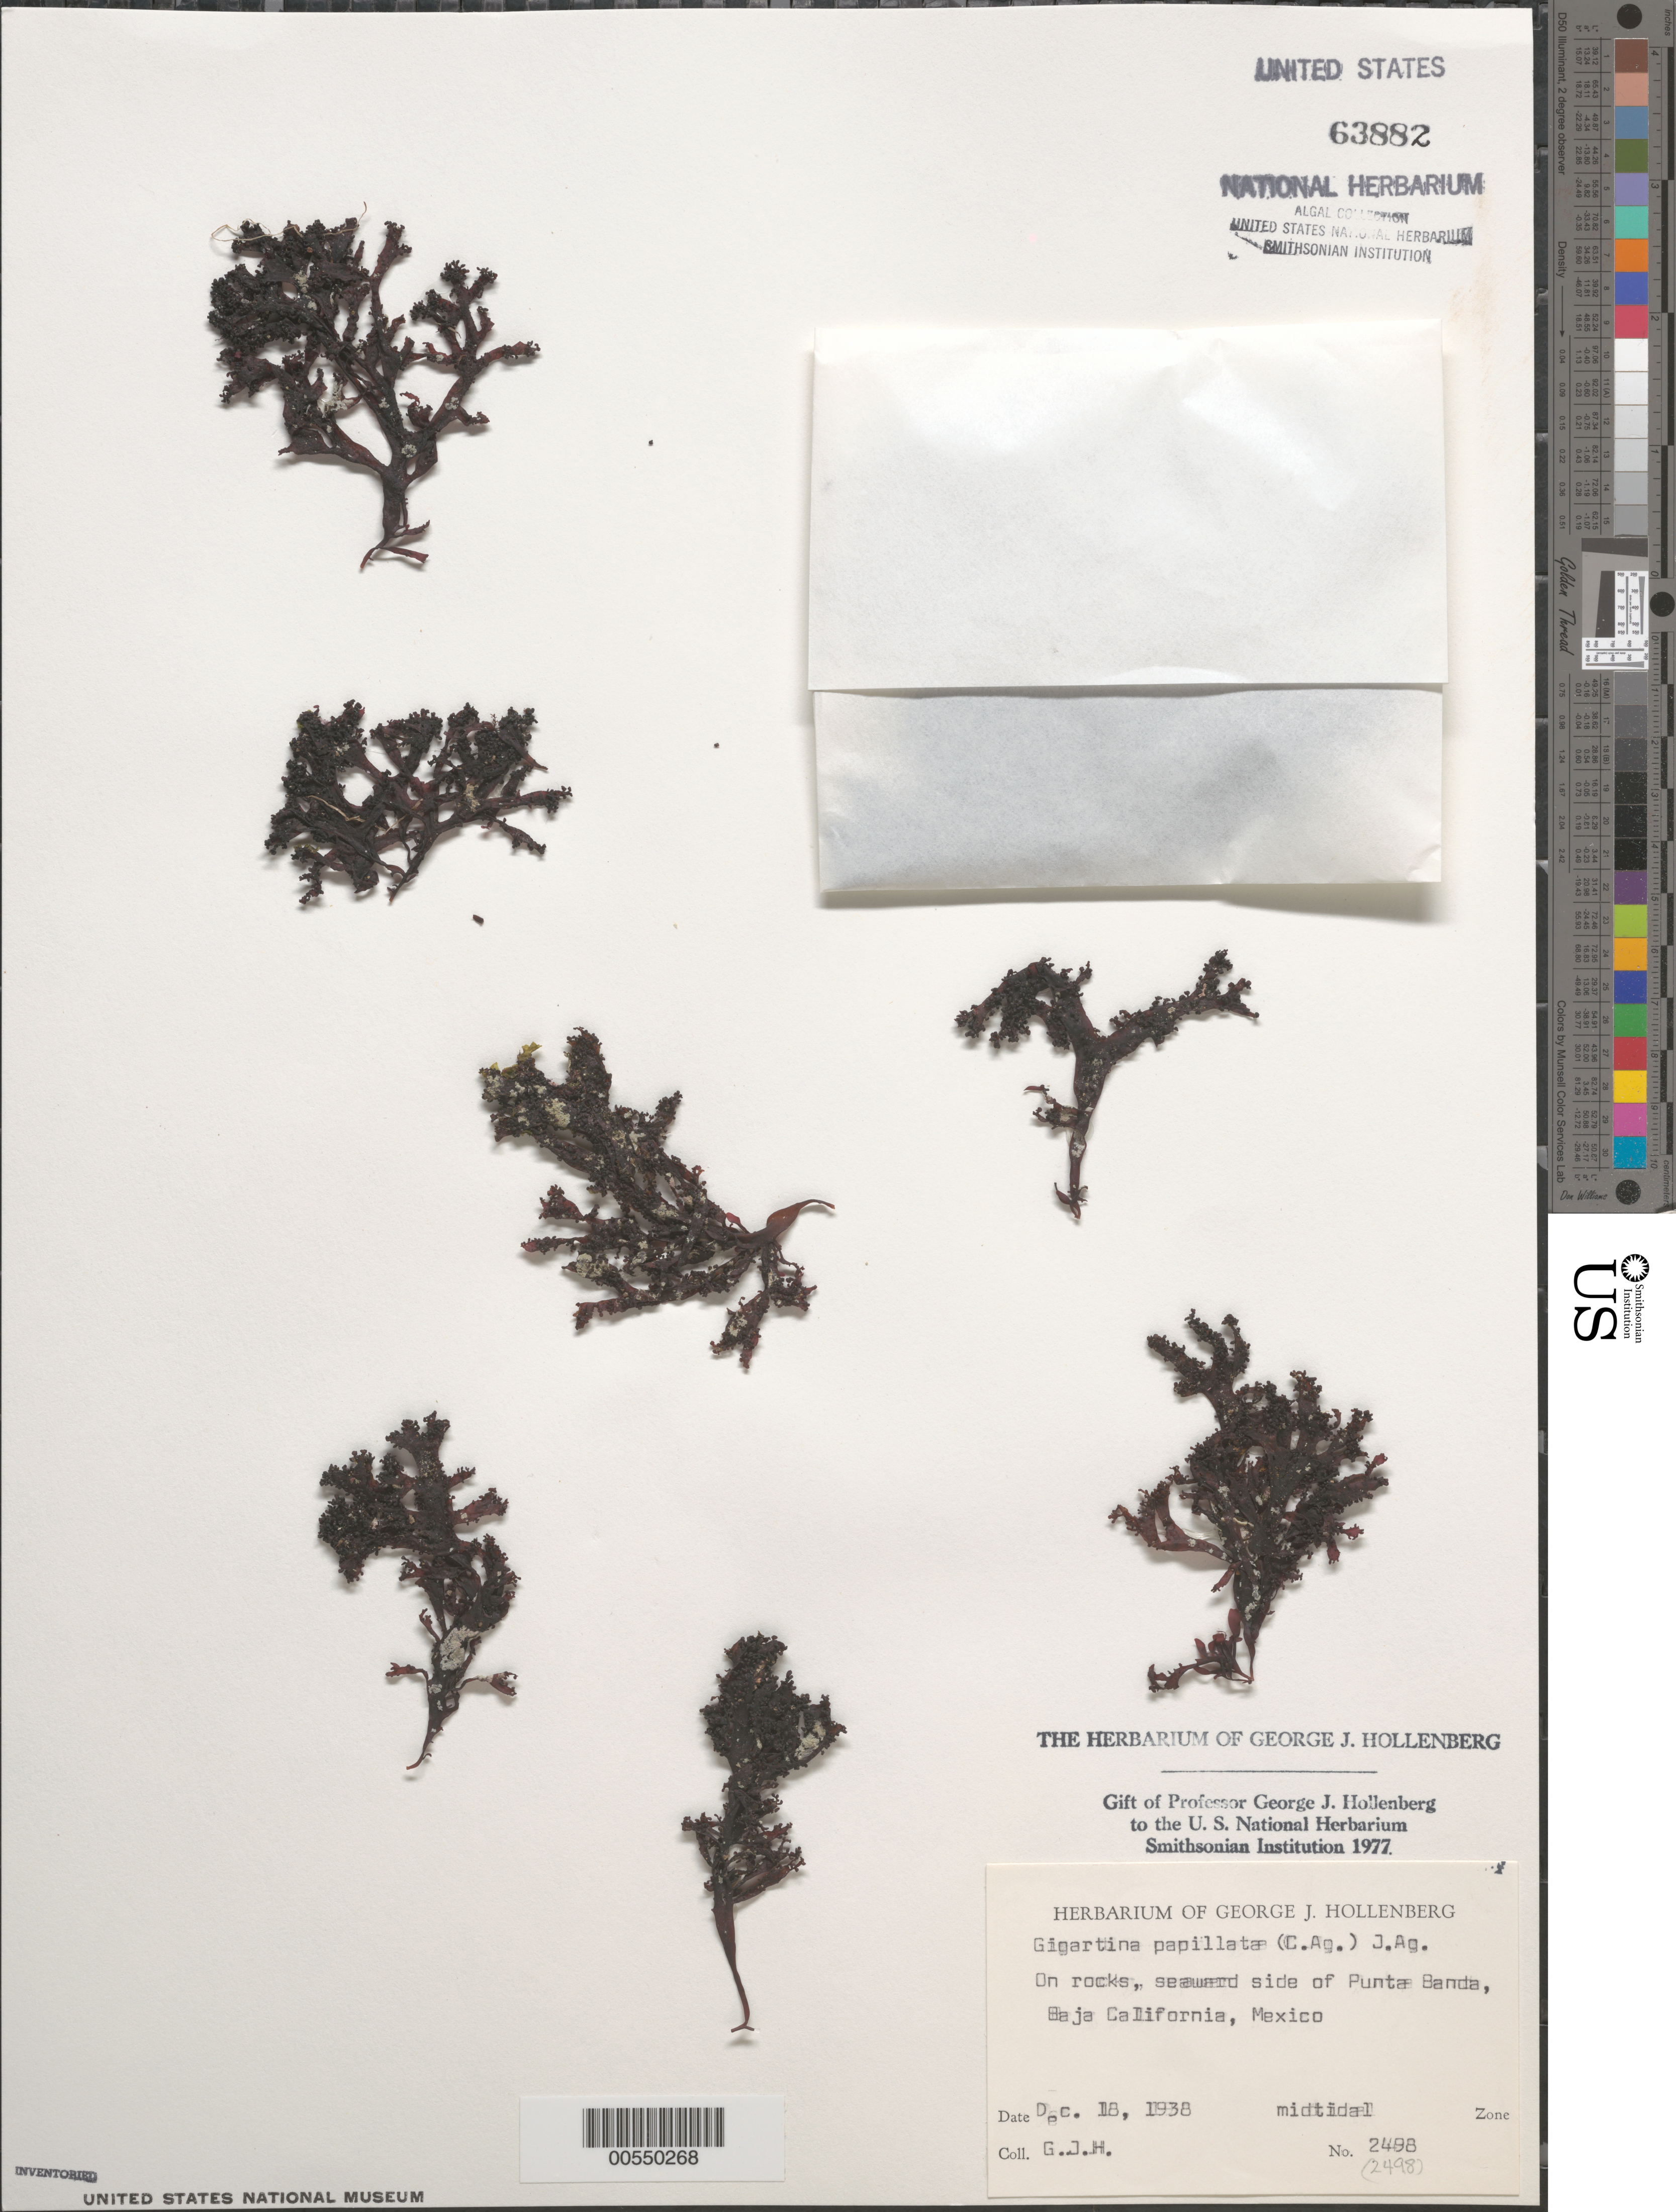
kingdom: Plantae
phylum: Rhodophyta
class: Florideophyceae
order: Gigartinales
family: Phyllophoraceae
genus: Mastocarpus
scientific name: Mastocarpus papillatus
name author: (C. Agardh) Kütz.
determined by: Algae name updating Project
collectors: G. Hollenberg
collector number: GJH 2498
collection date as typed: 18 Dec 1938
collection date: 1938-12-18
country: Mexico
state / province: Baja California Norte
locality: Seaward side of Punta Banda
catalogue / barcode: US 63882